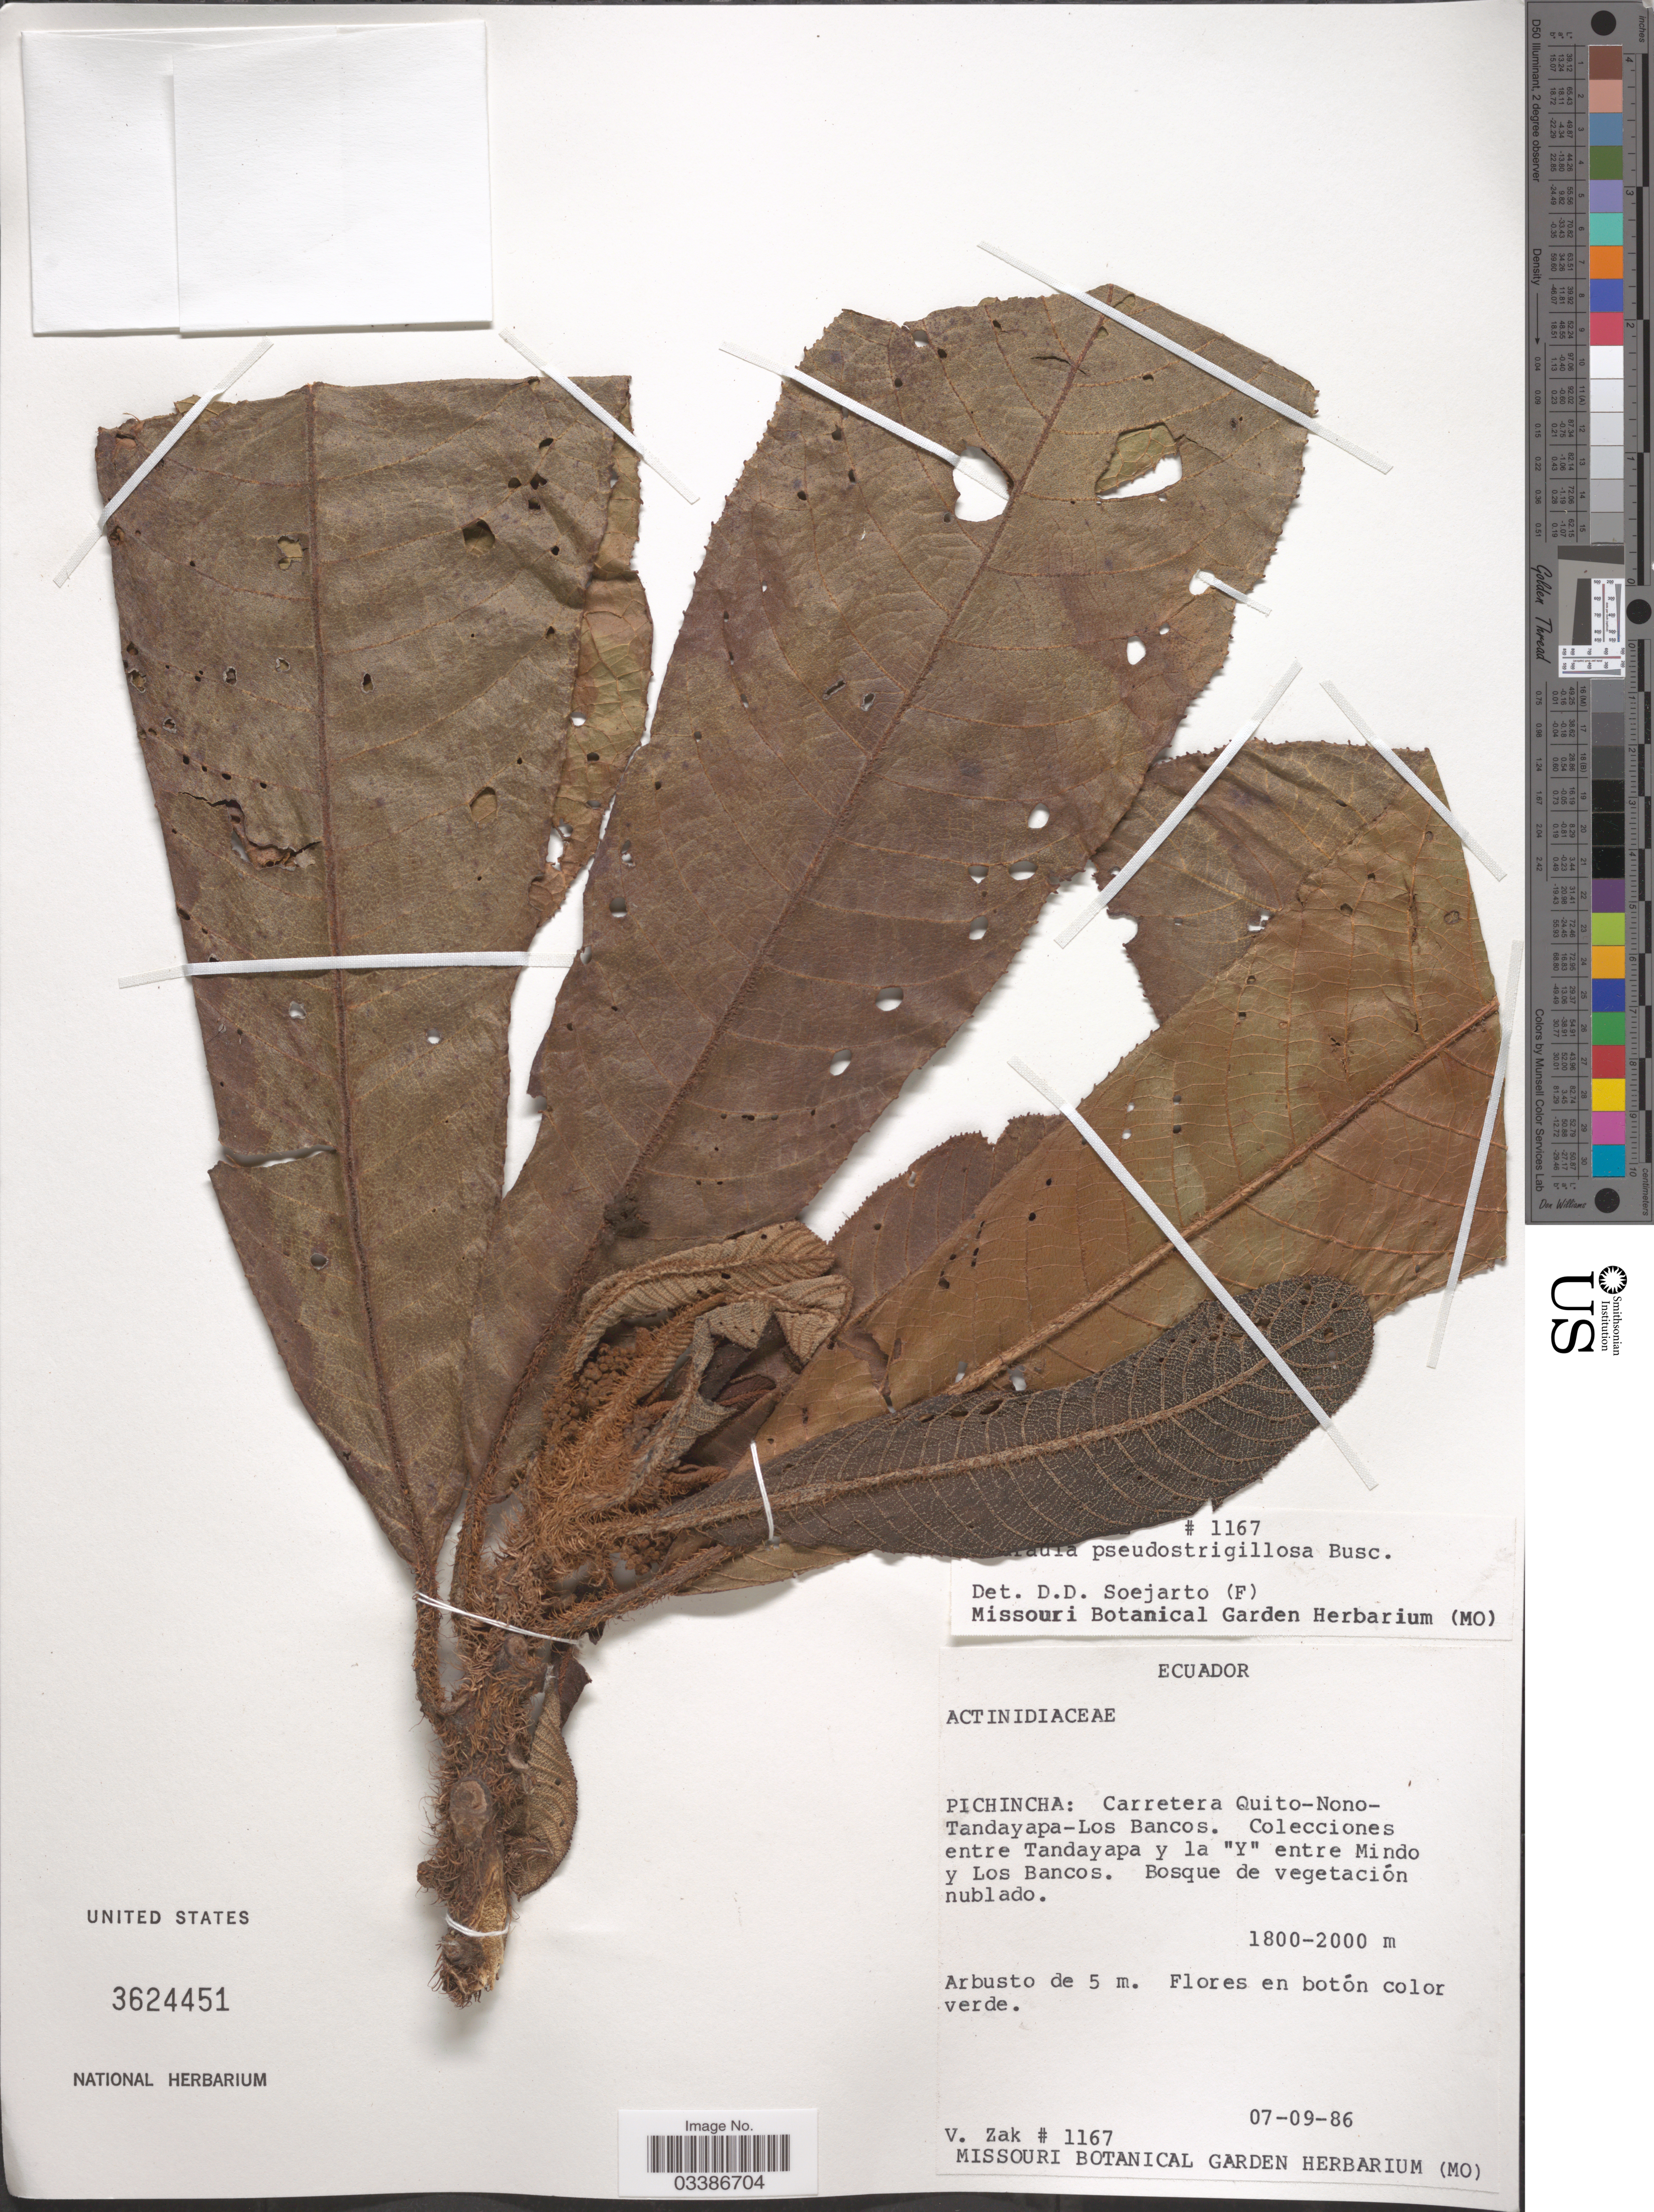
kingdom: Plantae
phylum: Tracheophyta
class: Magnoliopsida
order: Ericales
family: Actinidiaceae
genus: Saurauia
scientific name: Saurauia pseudostrigillosa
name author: Buscal.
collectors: V. Zak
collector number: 1167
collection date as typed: Transcribed d/m/y: 7/9/86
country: Ecuador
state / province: Pichincha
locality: Carretera Quito-Nono-Tandayapa-Los Bancos. Colecciones entre Tandayapa y la "Y" entre Mindo y Los Bancos.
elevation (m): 1800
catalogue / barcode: US 3624451